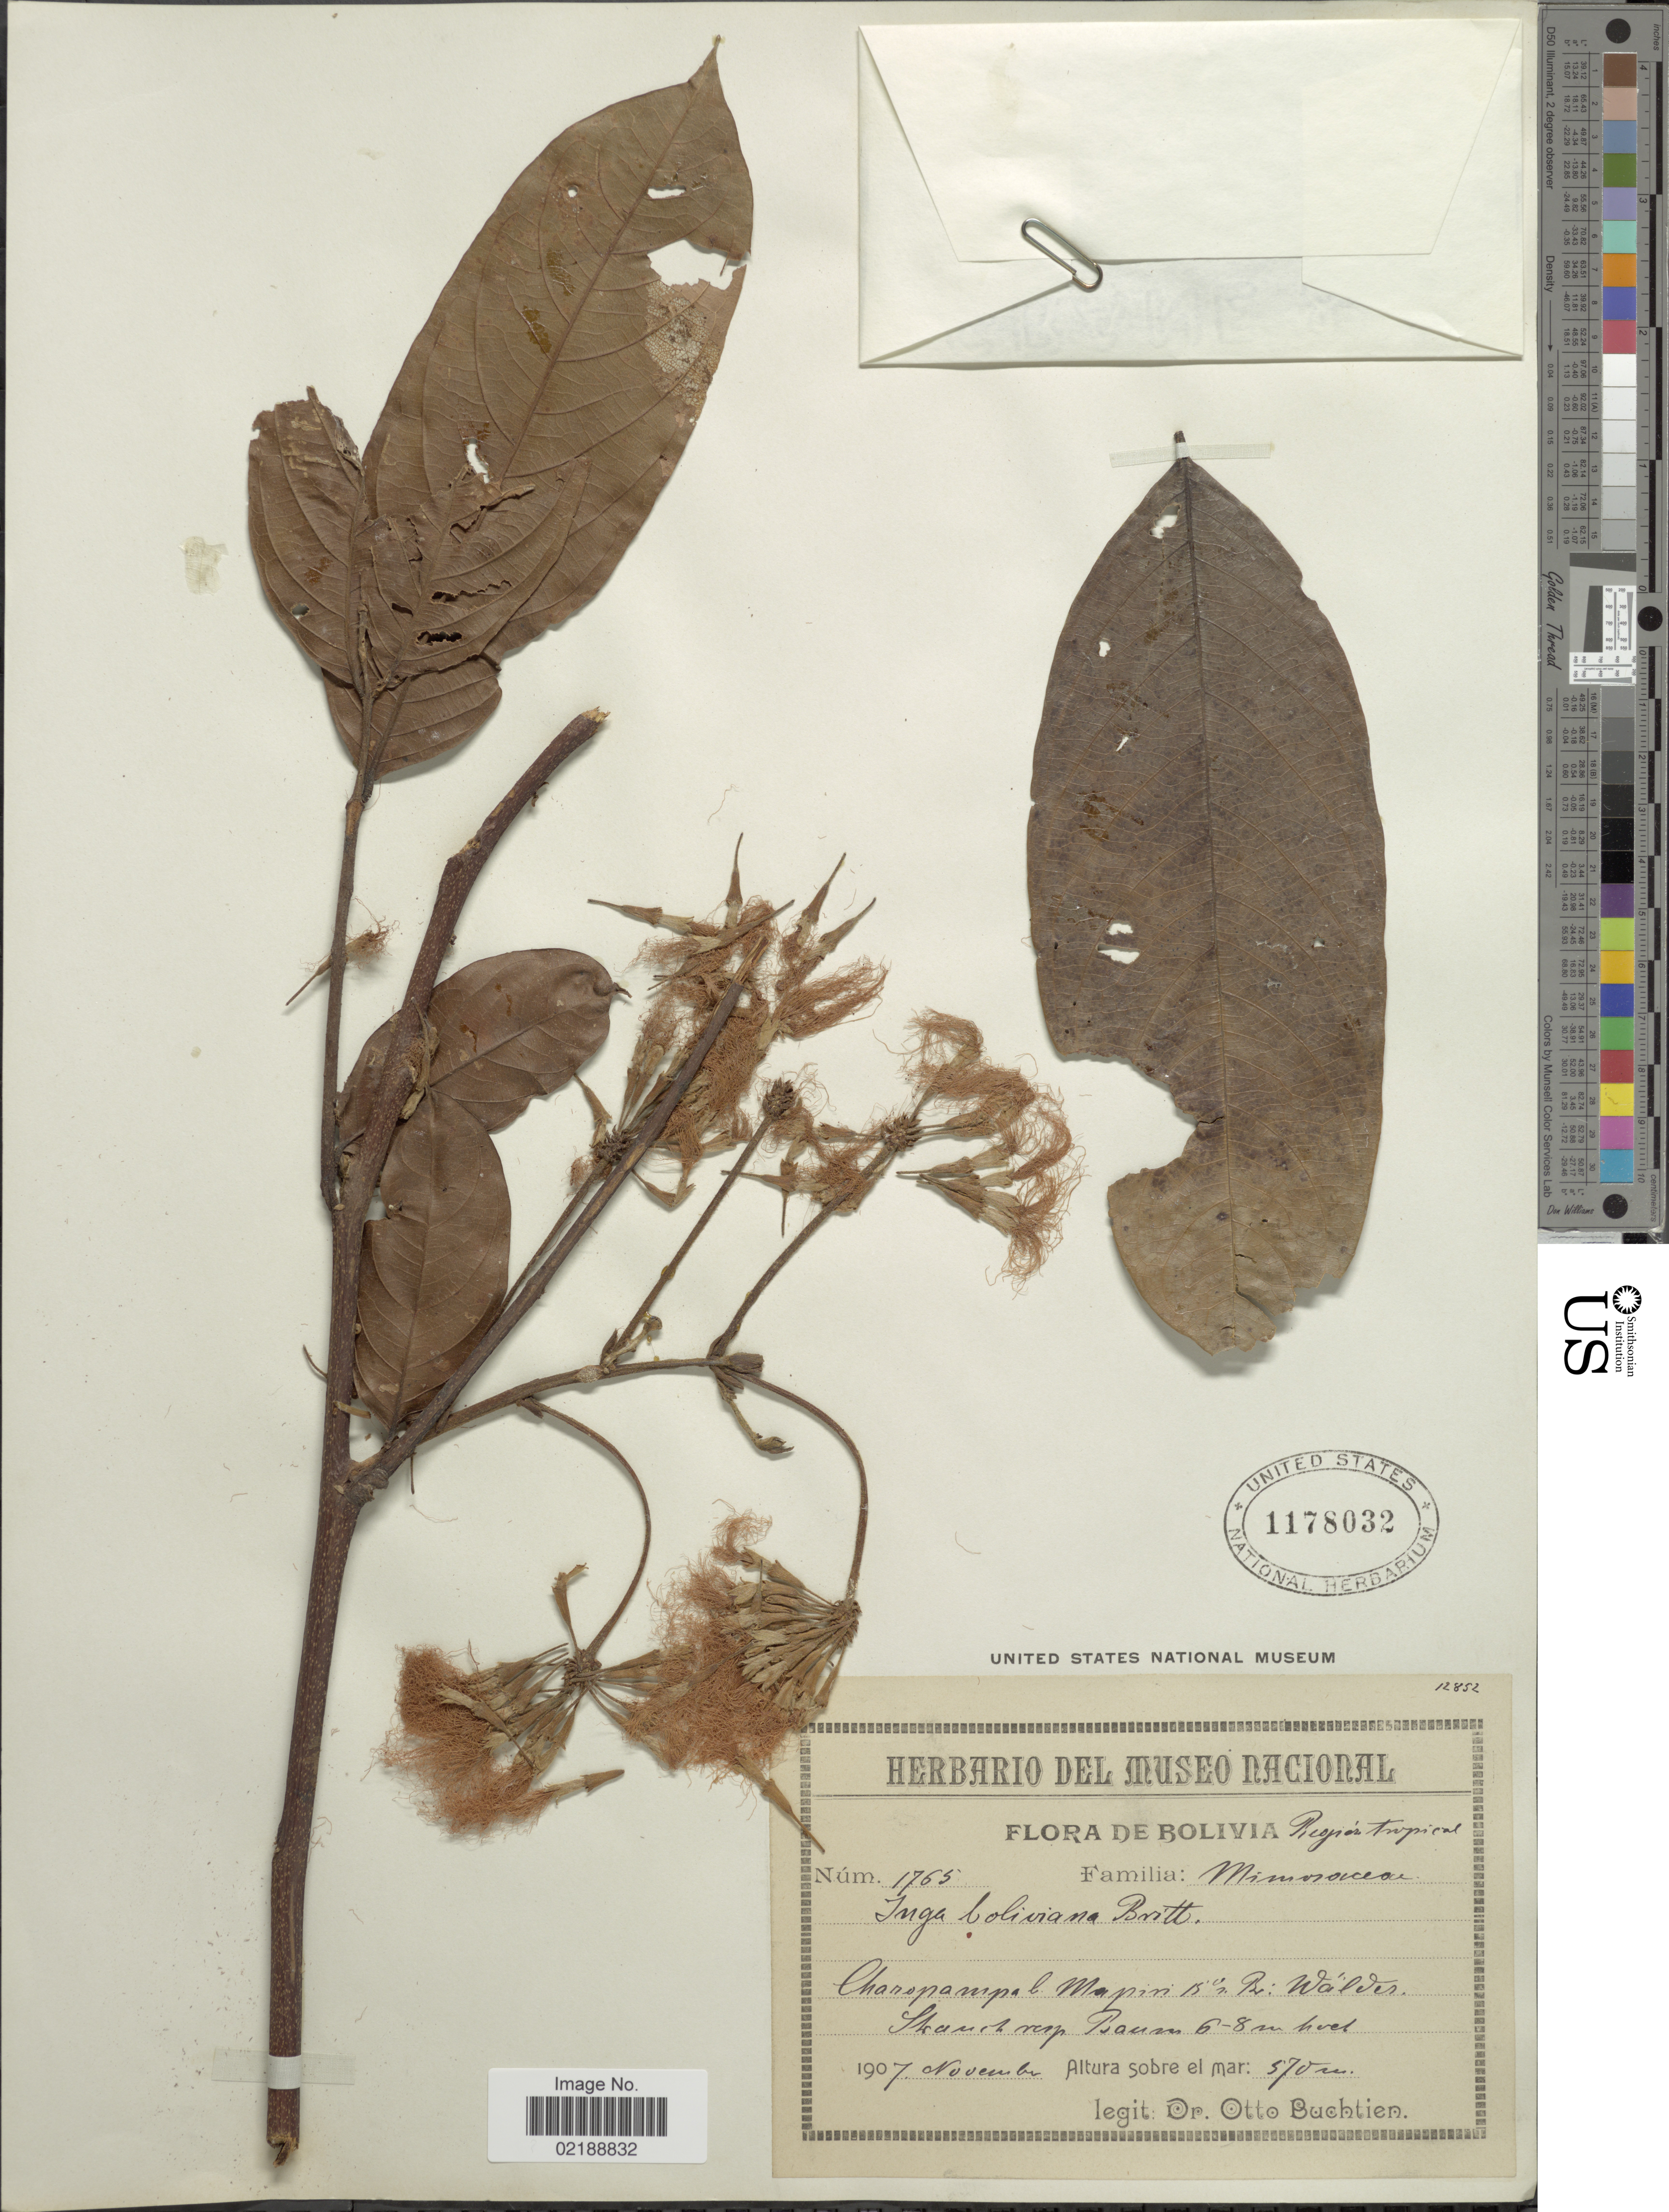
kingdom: Plantae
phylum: Tracheophyta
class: Magnoliopsida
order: Fabales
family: Fabaceae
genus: Inga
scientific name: Inga nobilis subsp. quaternata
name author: (Poepp. & Endl.) T.D. Penn.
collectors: O. Buchtien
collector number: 1765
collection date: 1907-11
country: Bolivia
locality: Region tropical, Charopampa b. Mapiri 15°n Br.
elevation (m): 570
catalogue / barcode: US 1178032